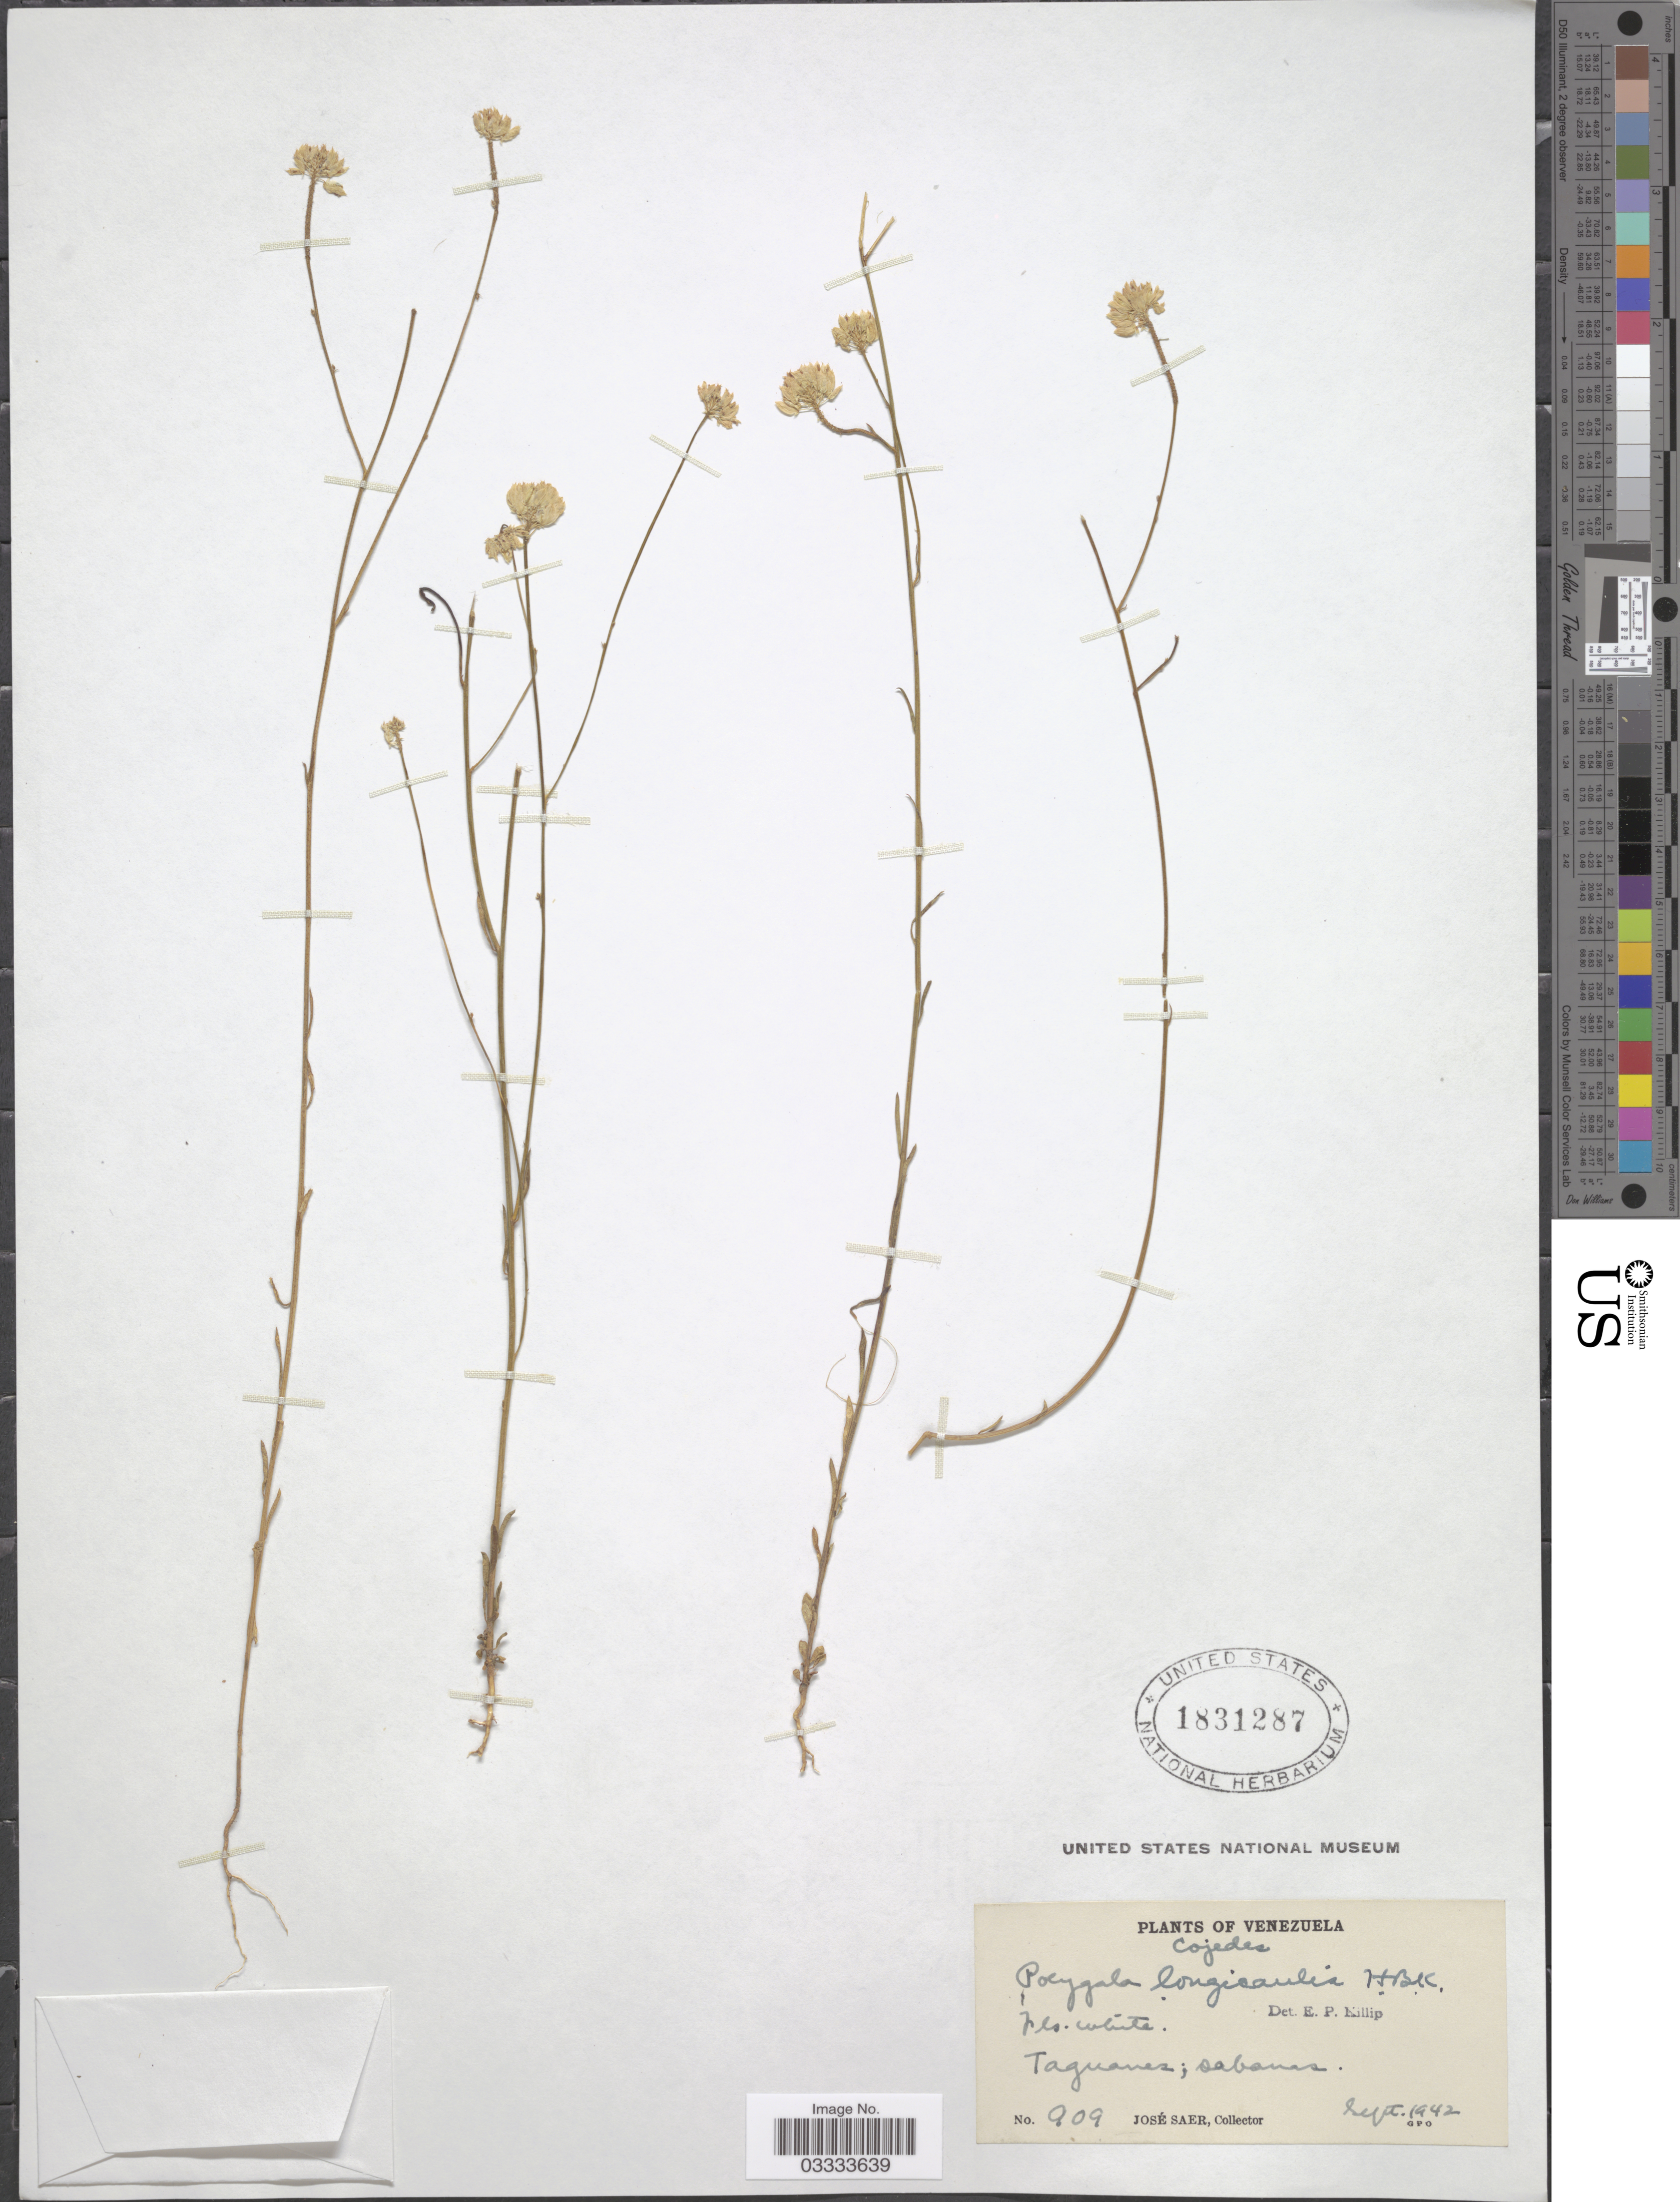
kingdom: Plantae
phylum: Tracheophyta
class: Magnoliopsida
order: Fabales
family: Polygalaceae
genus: Polygala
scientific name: Polygala longicaulis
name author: Kunth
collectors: J. Saer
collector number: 909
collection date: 1942-09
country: Venezuela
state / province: Cojedes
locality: Taguanes.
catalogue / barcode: US 1831287